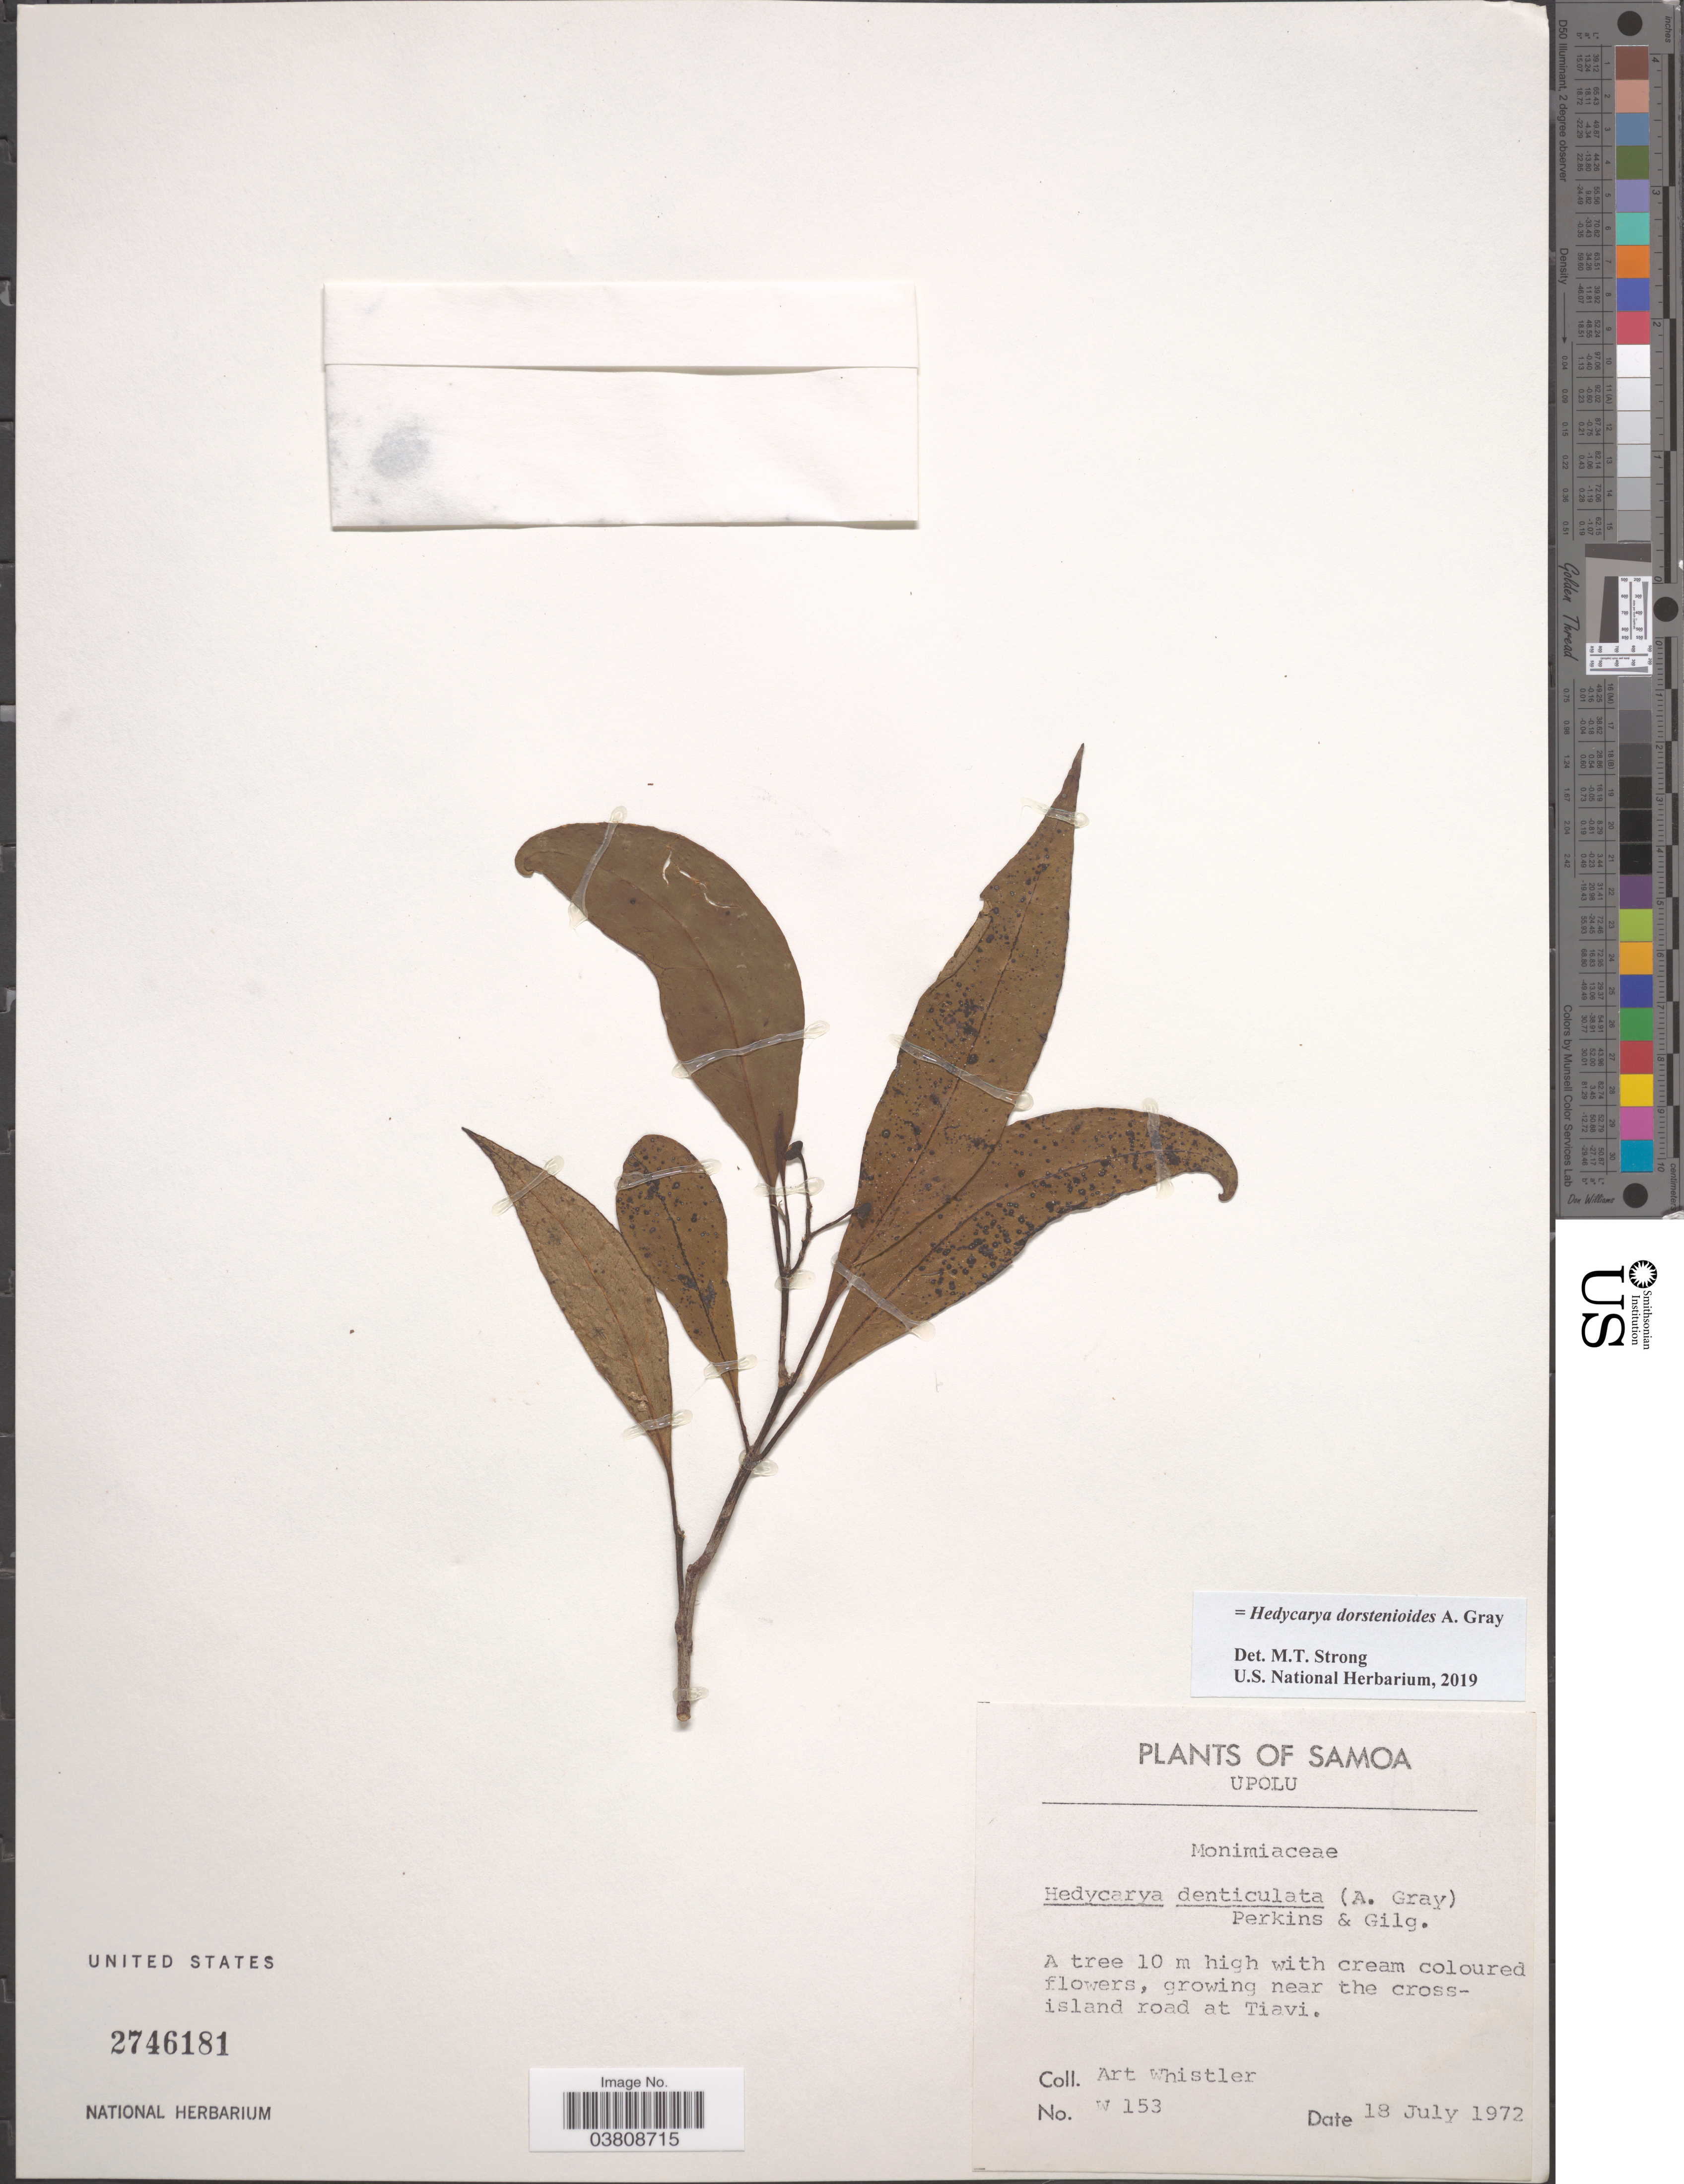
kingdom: Plantae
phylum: Tracheophyta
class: Magnoliopsida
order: Laurales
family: Monimiaceae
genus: Hedycarya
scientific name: Hedycarya dorstenioides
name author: A. Gray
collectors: A. Whistler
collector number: W153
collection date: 1972-07-18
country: Samoa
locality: Upolu. Near the cross-island road at Tiavi.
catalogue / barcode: US 2746181